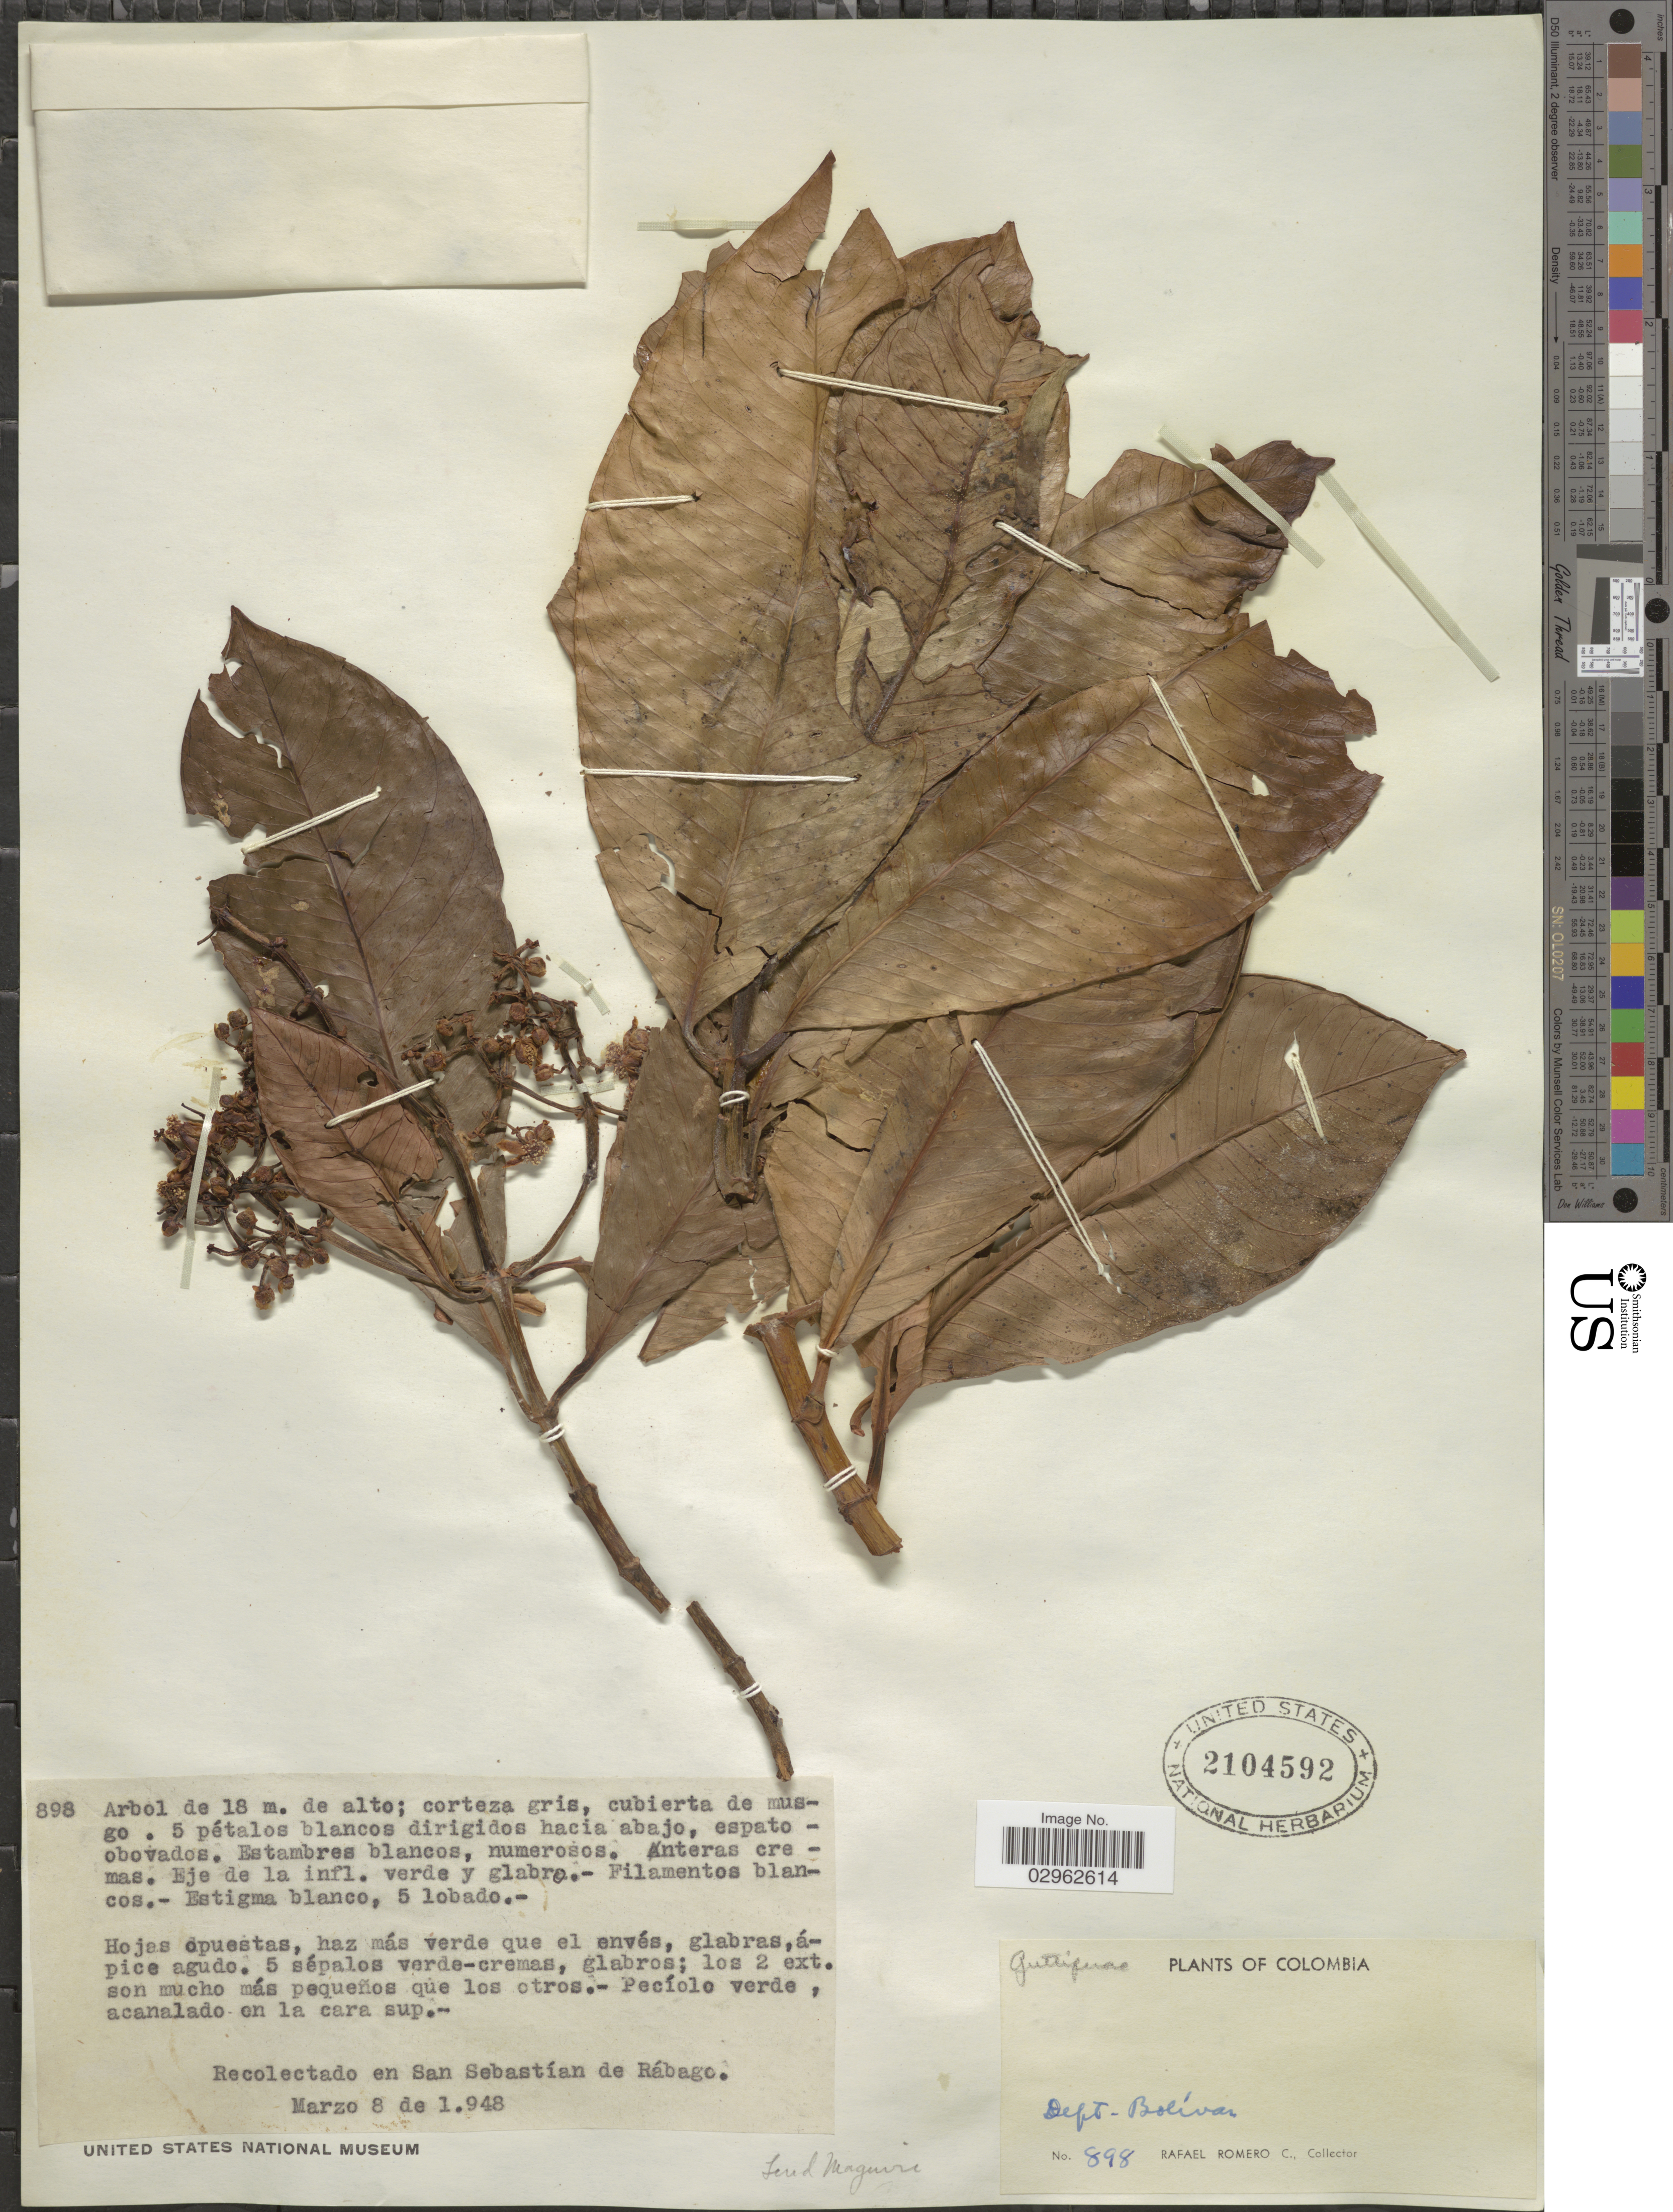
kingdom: Plantae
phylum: Tracheophyta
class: Magnoliopsida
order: Malpighiales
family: Clusiaceae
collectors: R. Romero Castañeda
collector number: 898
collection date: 1948-03-08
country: Colombia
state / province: Bolívar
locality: San Sebastían de Rábago, Dept. Bolívar.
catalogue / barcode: US 2104592